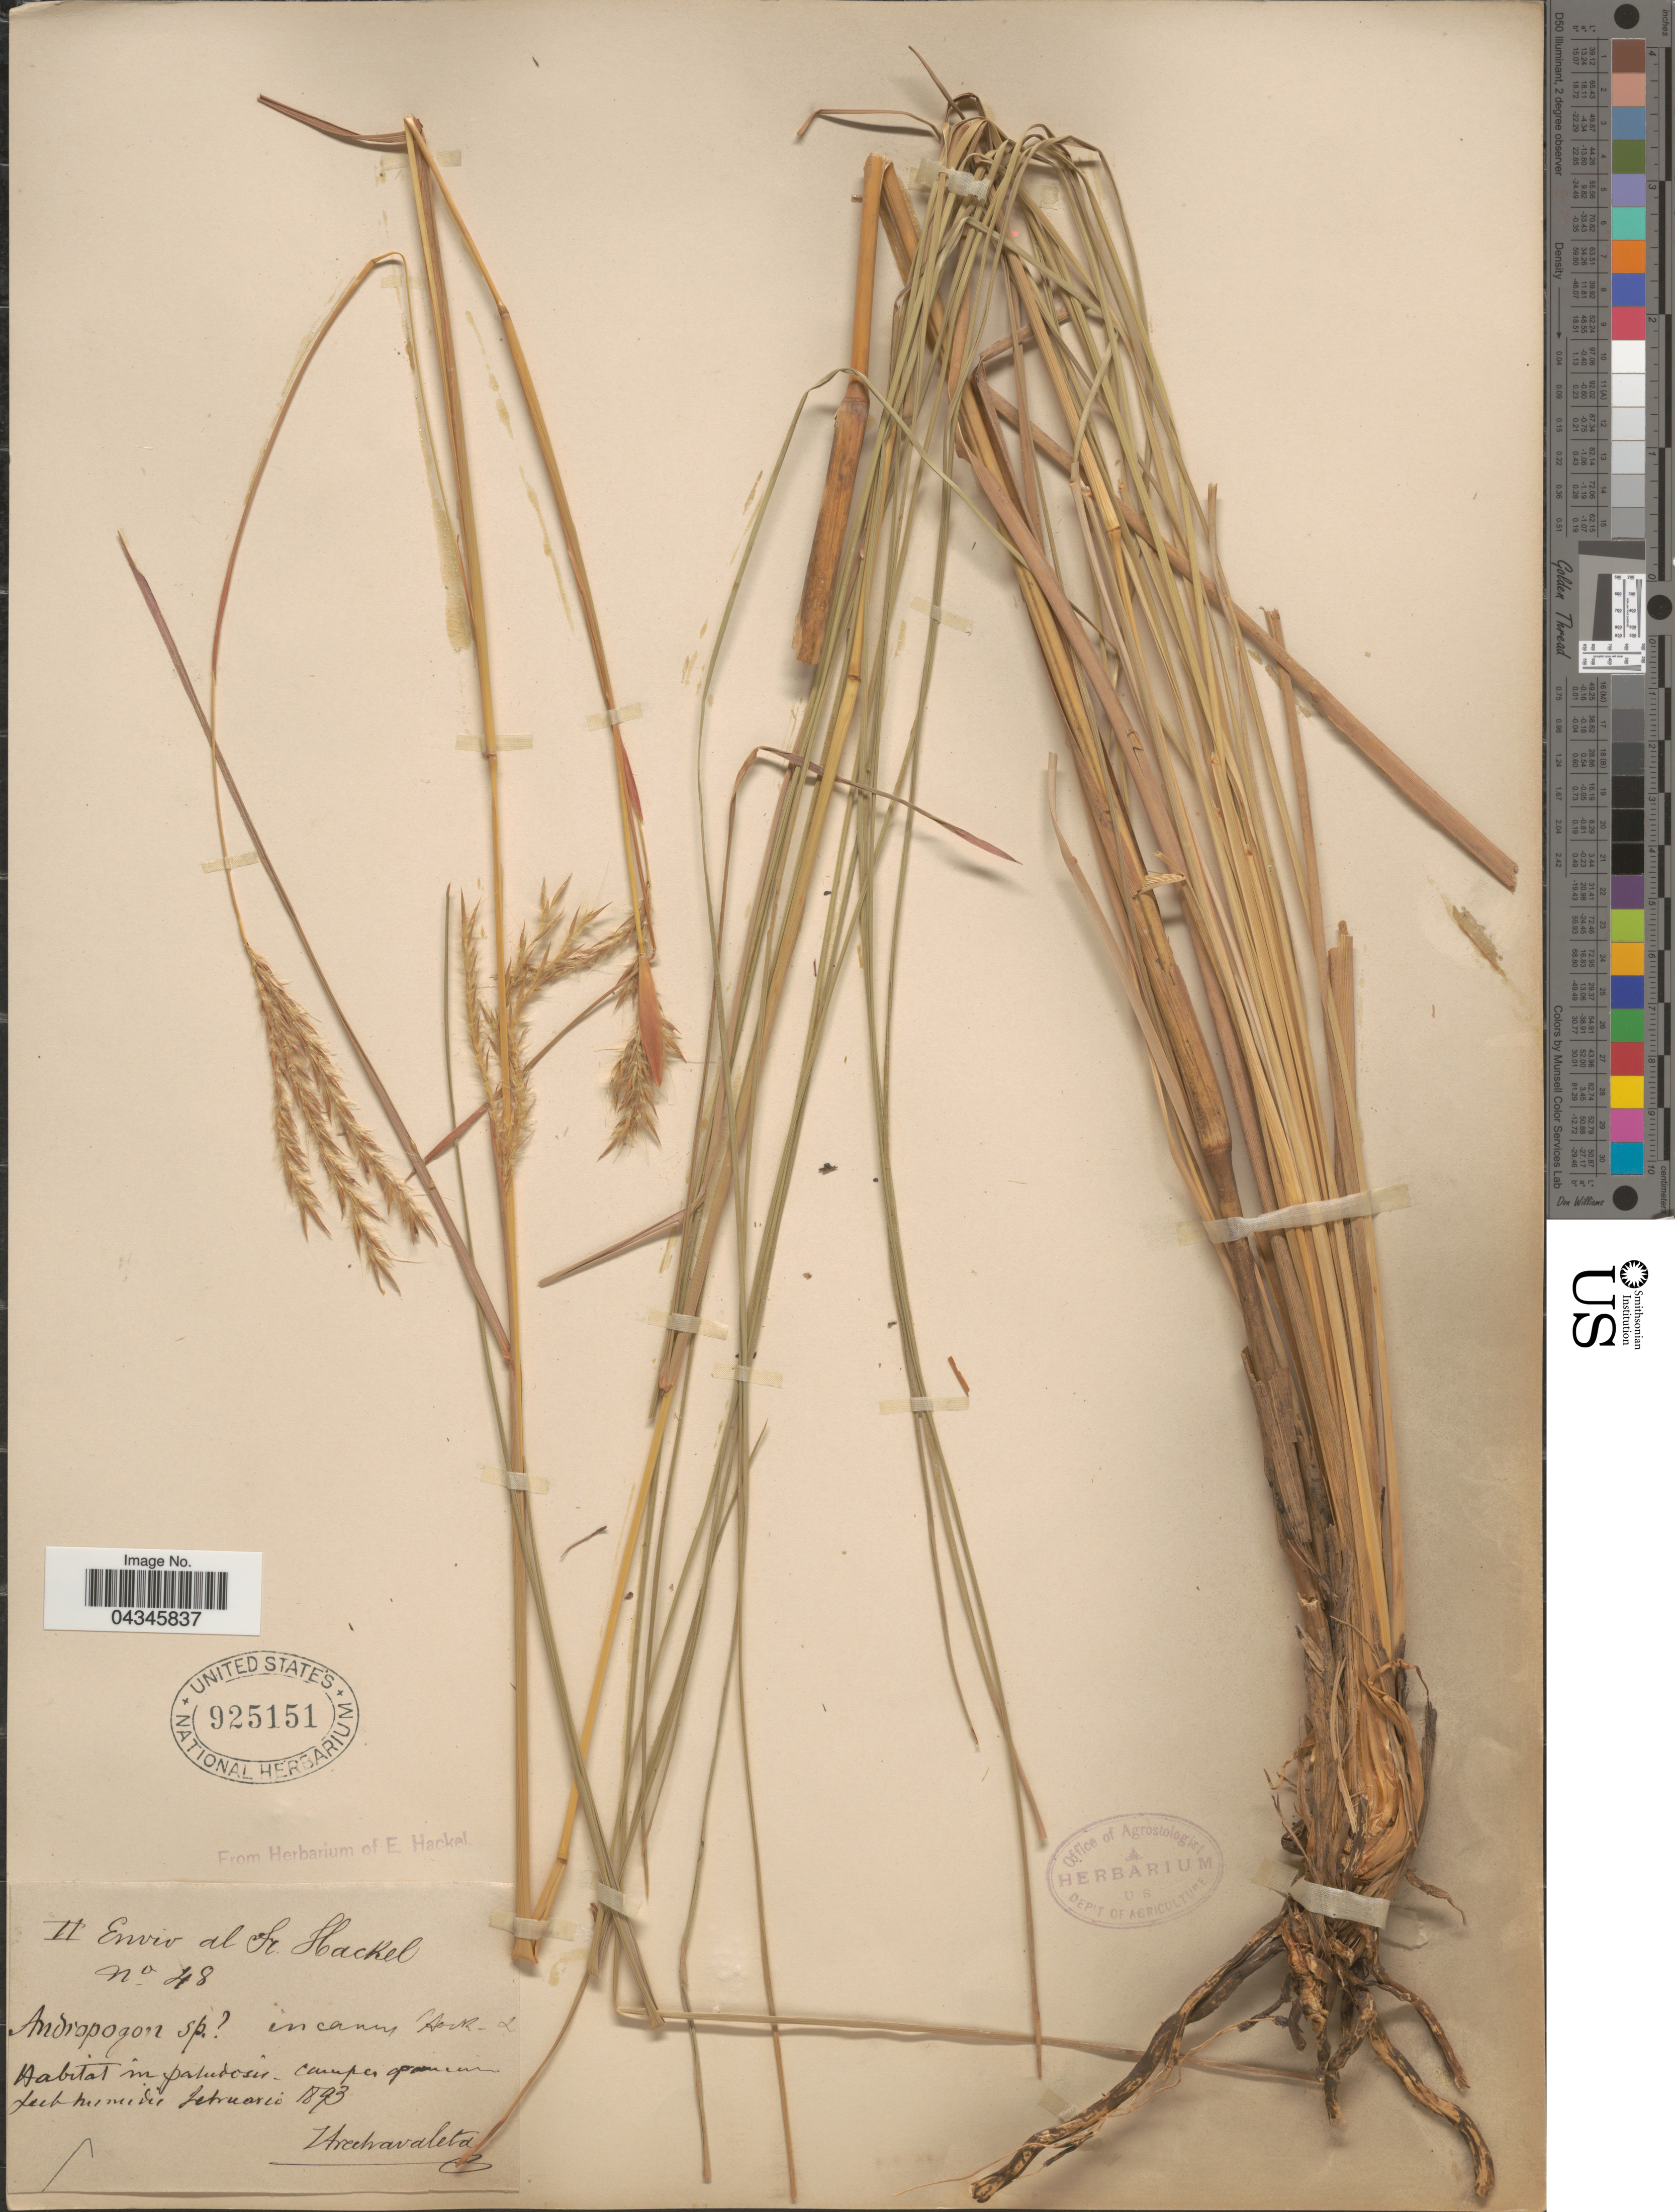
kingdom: Plantae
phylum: Tracheophyta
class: Liliopsida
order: Poales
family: Poaceae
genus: Andropogon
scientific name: Andropogon lateralis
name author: Nees in Mart.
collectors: J. Arechavaleta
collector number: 48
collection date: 1893-02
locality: Campis [illegible text] sub humidis.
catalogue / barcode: US 925151